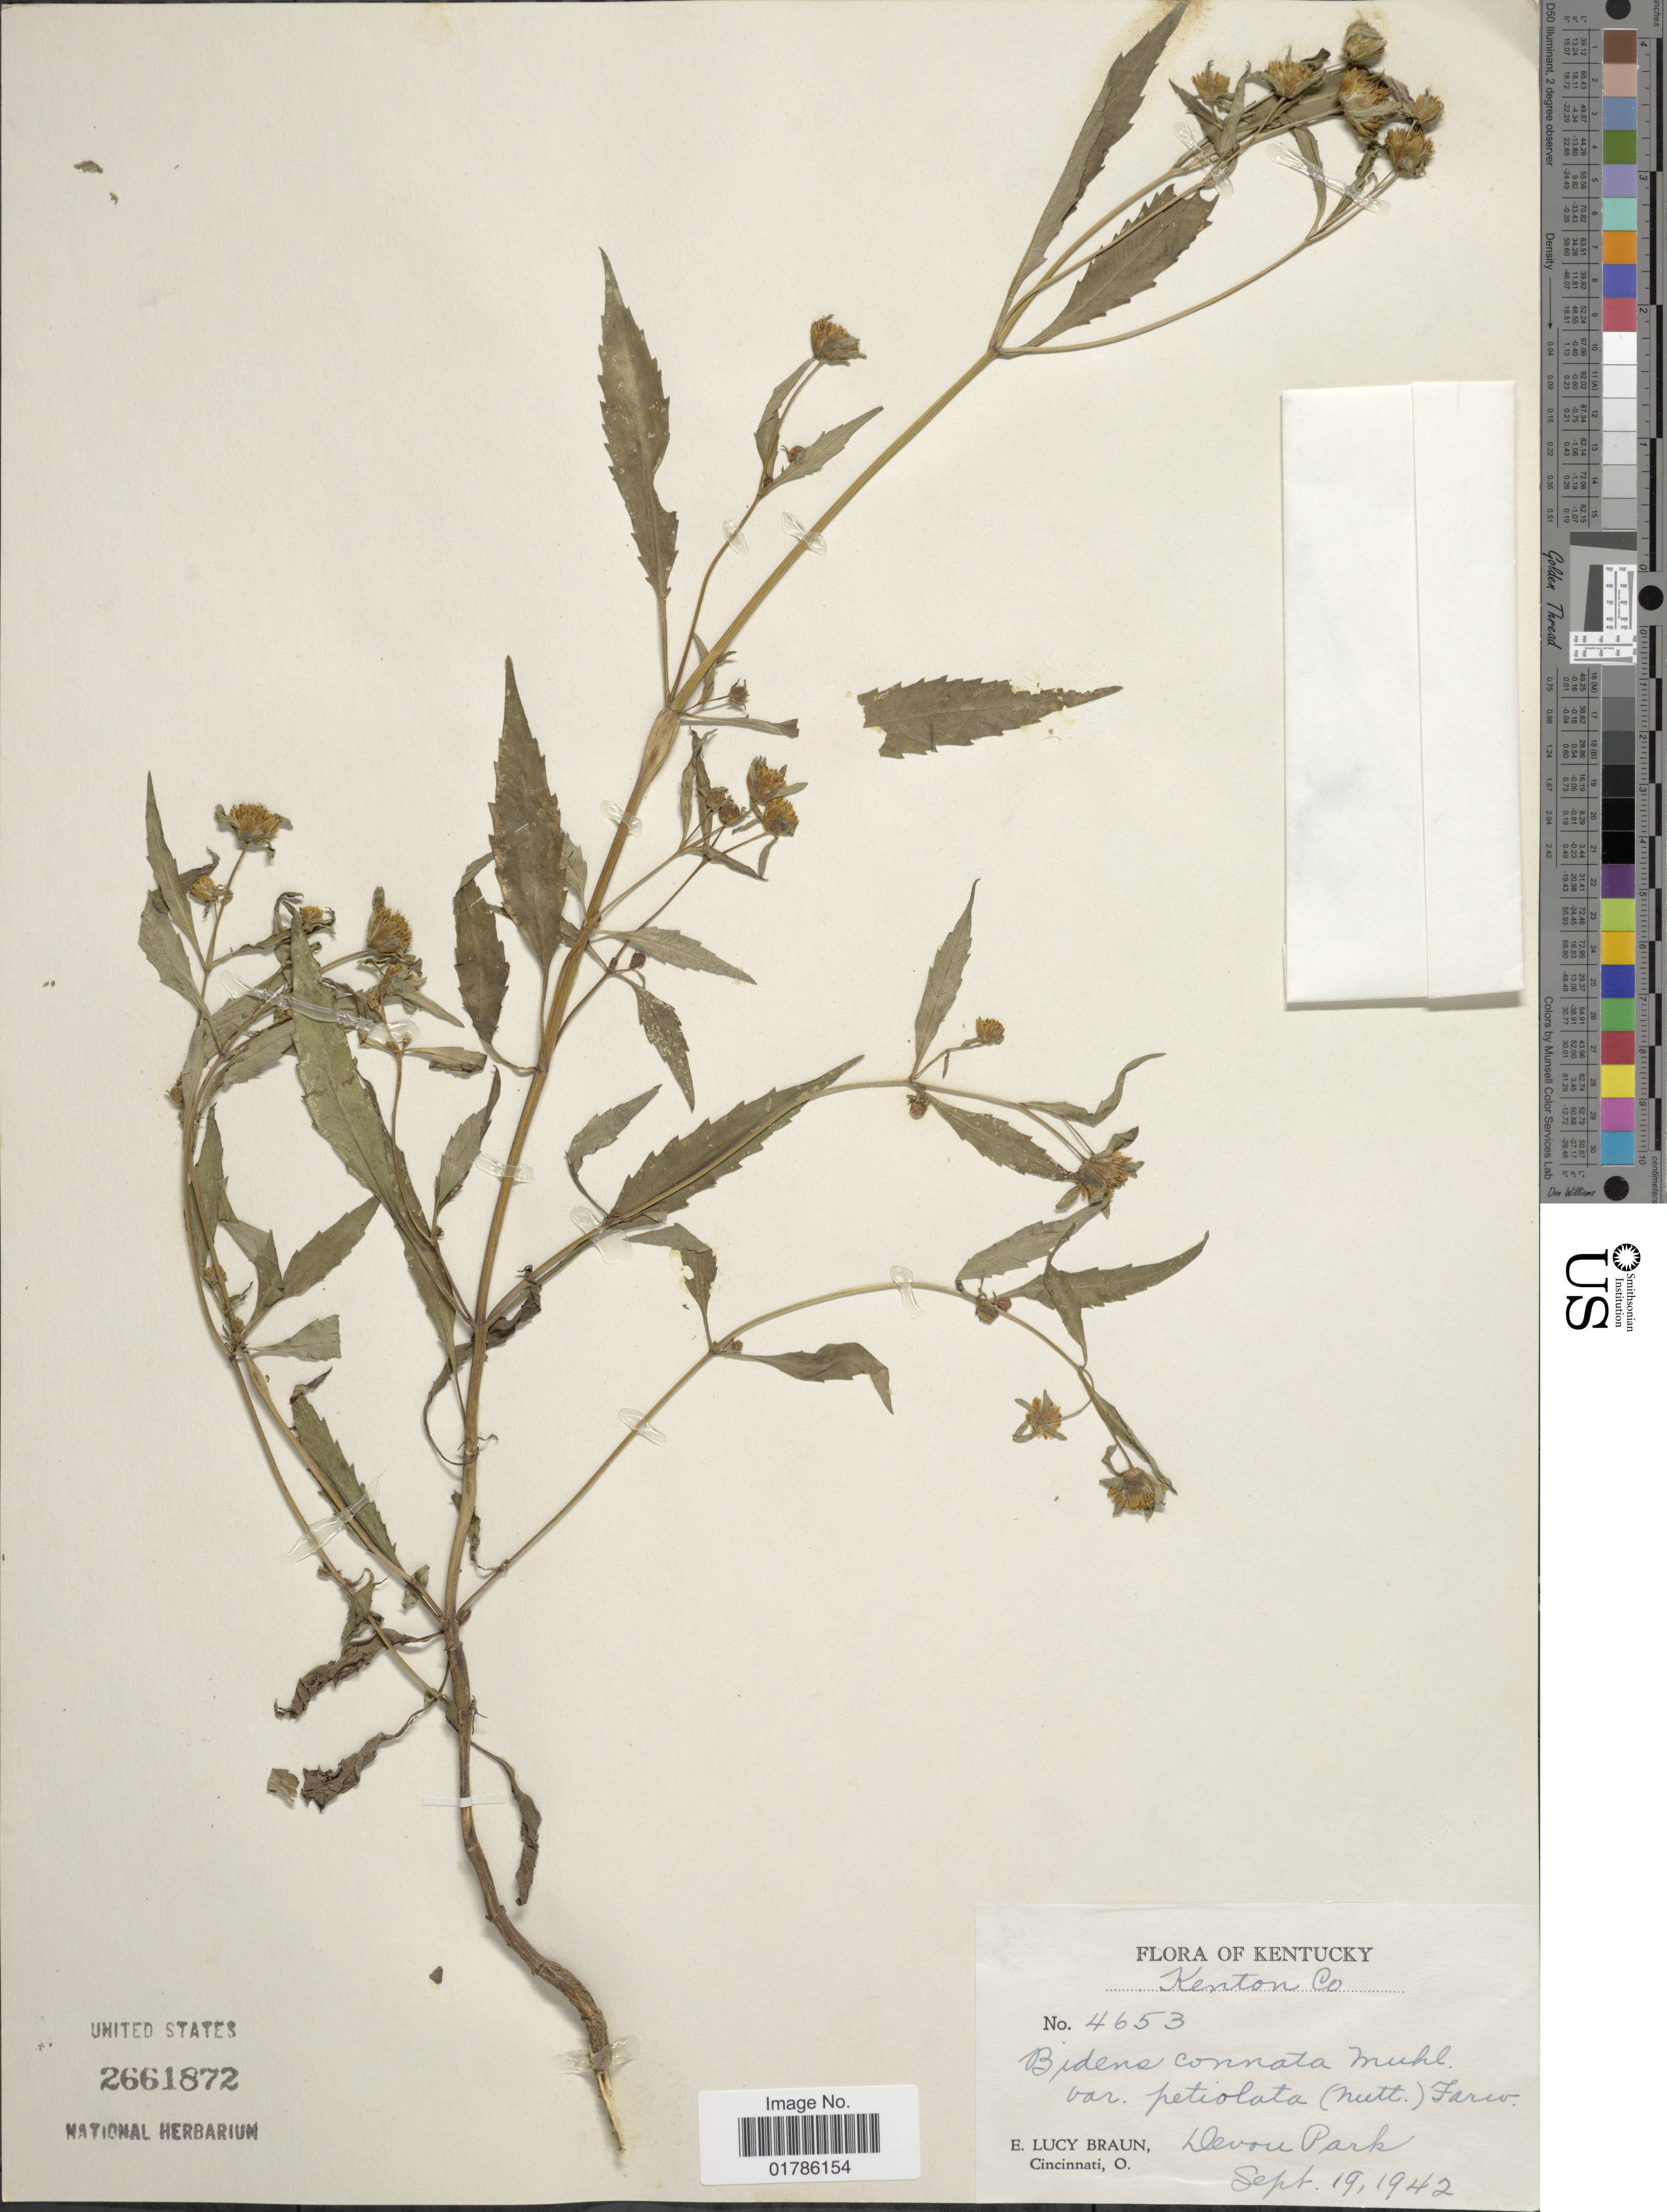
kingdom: Plantae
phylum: Tracheophyta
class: Magnoliopsida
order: Asterales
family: Asteraceae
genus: Bidens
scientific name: Bidens connata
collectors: E. L. Braun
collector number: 4653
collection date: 1942-09-19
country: United States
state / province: Kentucky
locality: Kenton Co., Devou Park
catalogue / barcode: US 2661872